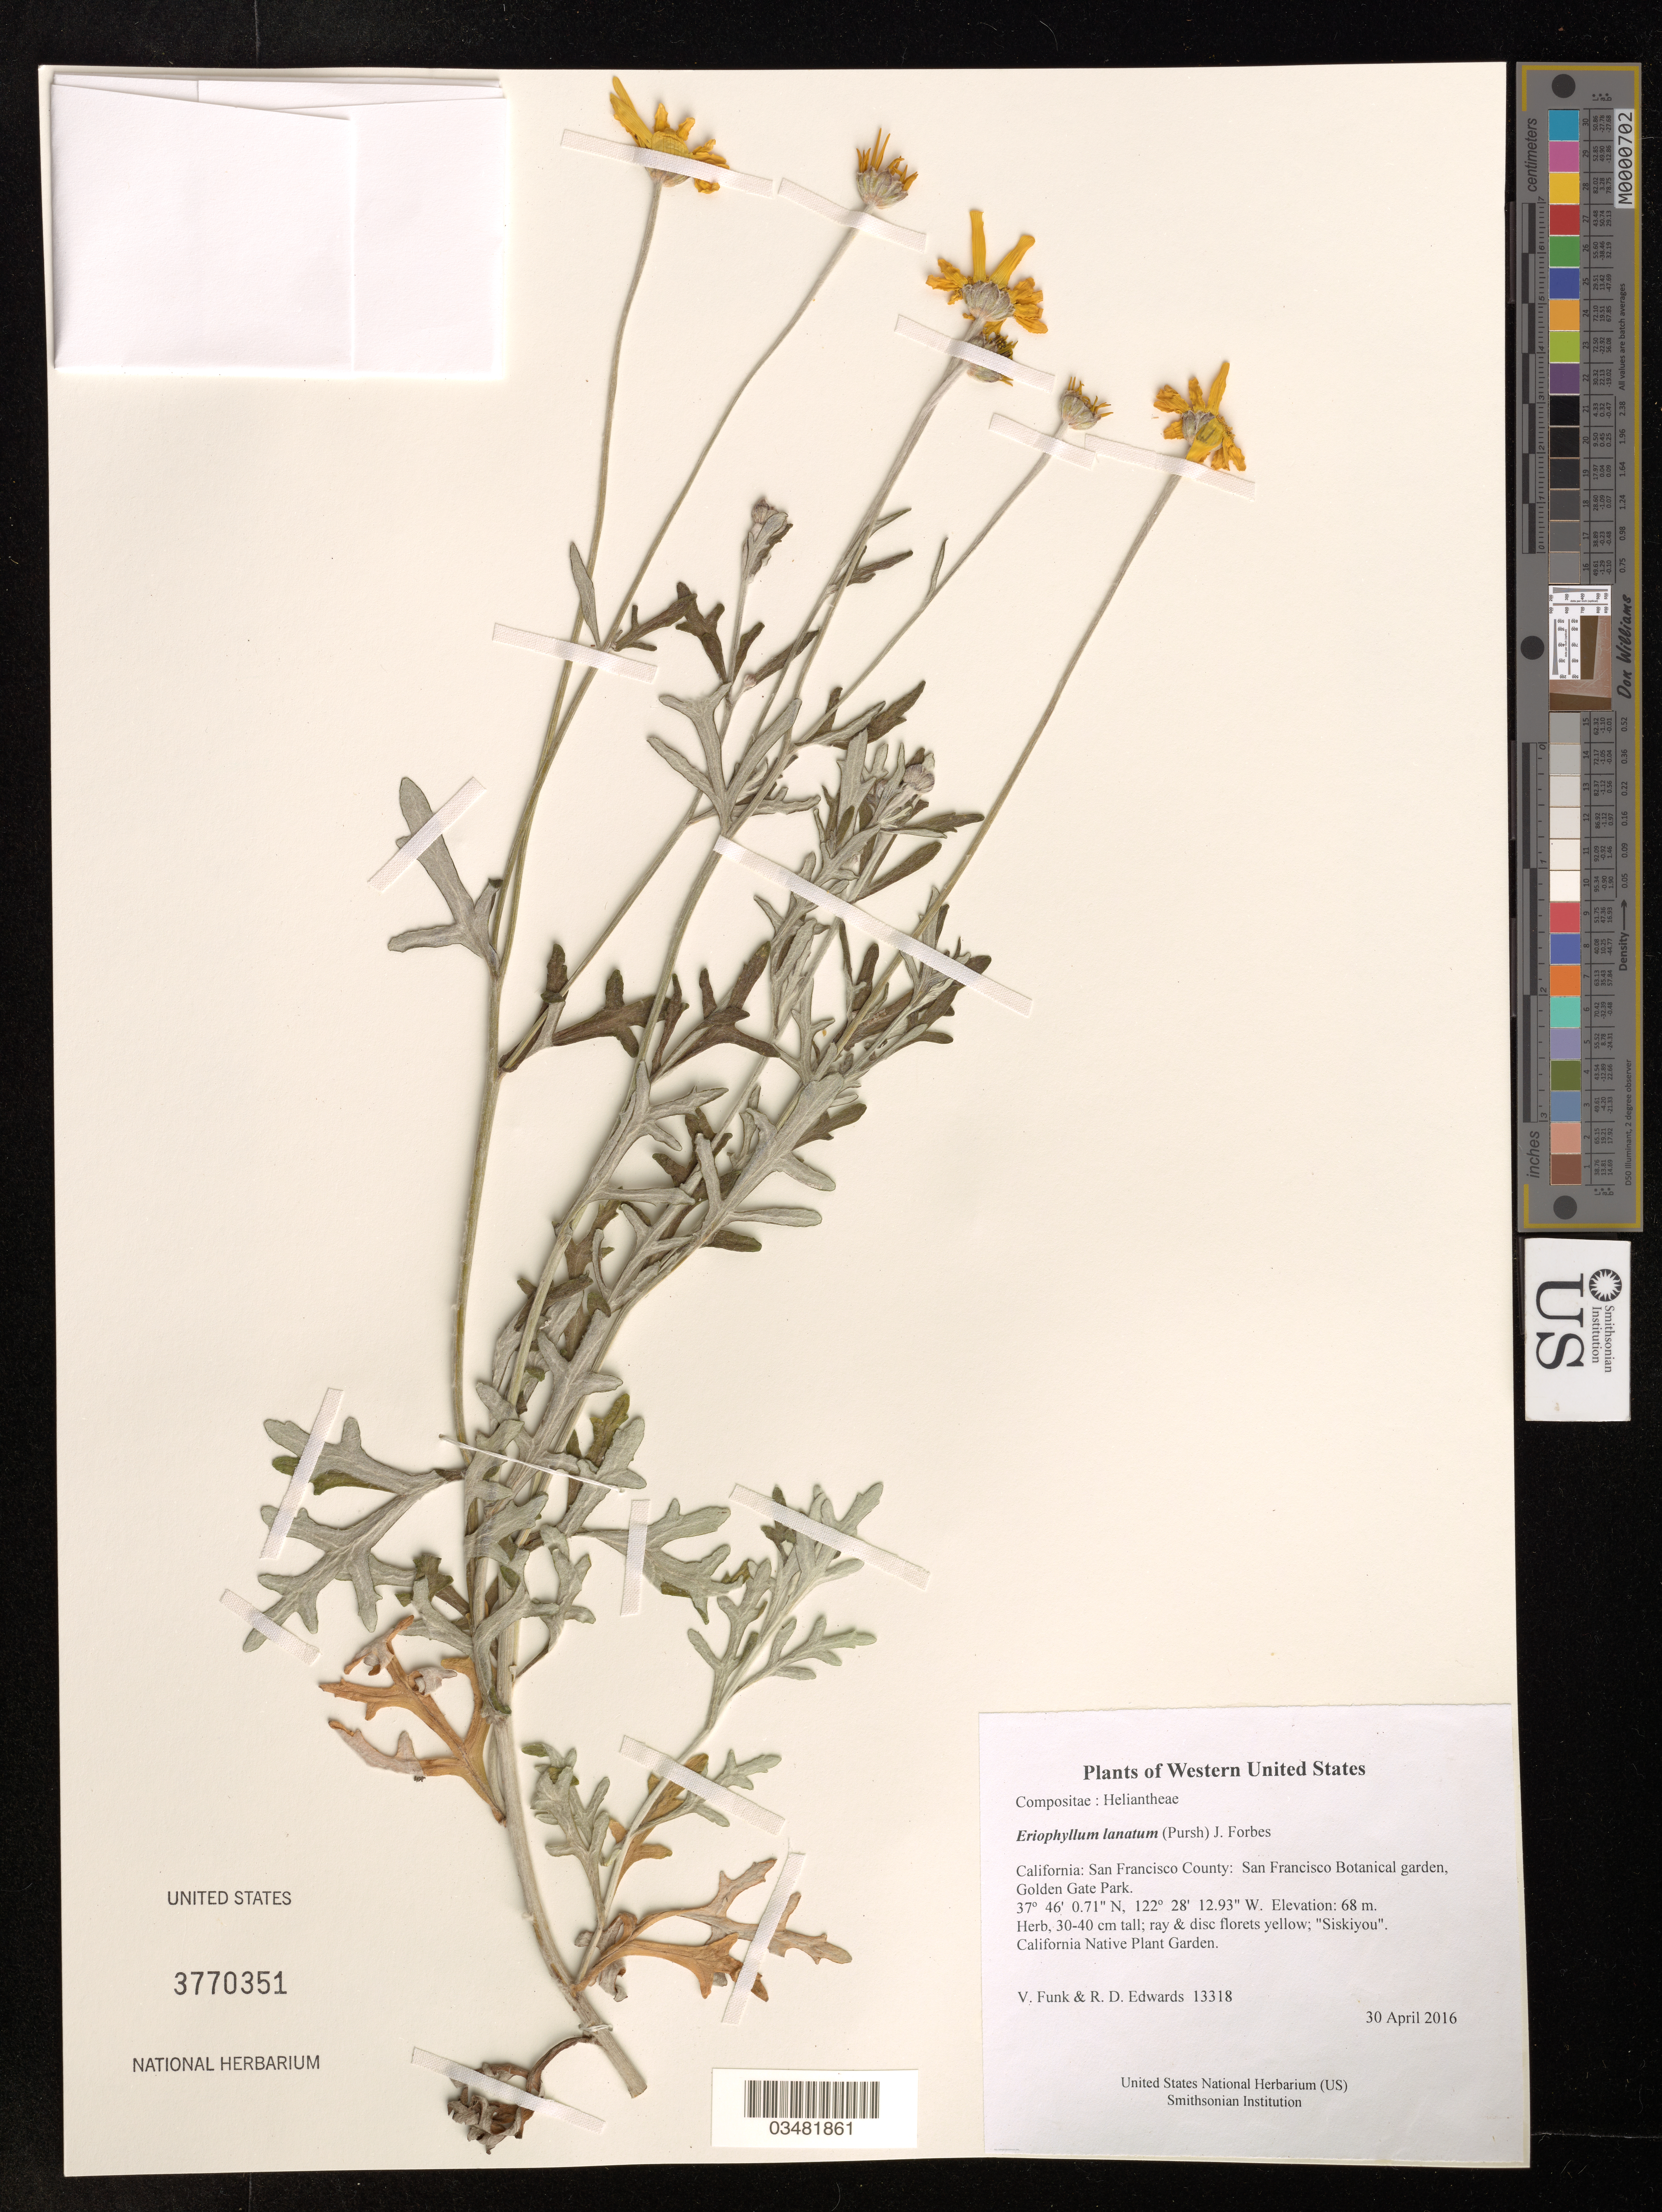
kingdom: Plantae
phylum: Tracheophyta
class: Magnoliopsida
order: Asterales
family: Asteraceae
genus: Eriophyllum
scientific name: Eriophyllum lanatum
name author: (Pursh) J. Forbes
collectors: R.D. Edwards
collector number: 13318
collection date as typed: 30 April 2016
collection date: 2016-04-30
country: United States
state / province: California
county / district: San Francisco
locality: San Francisco Botanical garden, Golden Gate Park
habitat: California Native Plant Garden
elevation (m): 68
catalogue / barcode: US 3770351